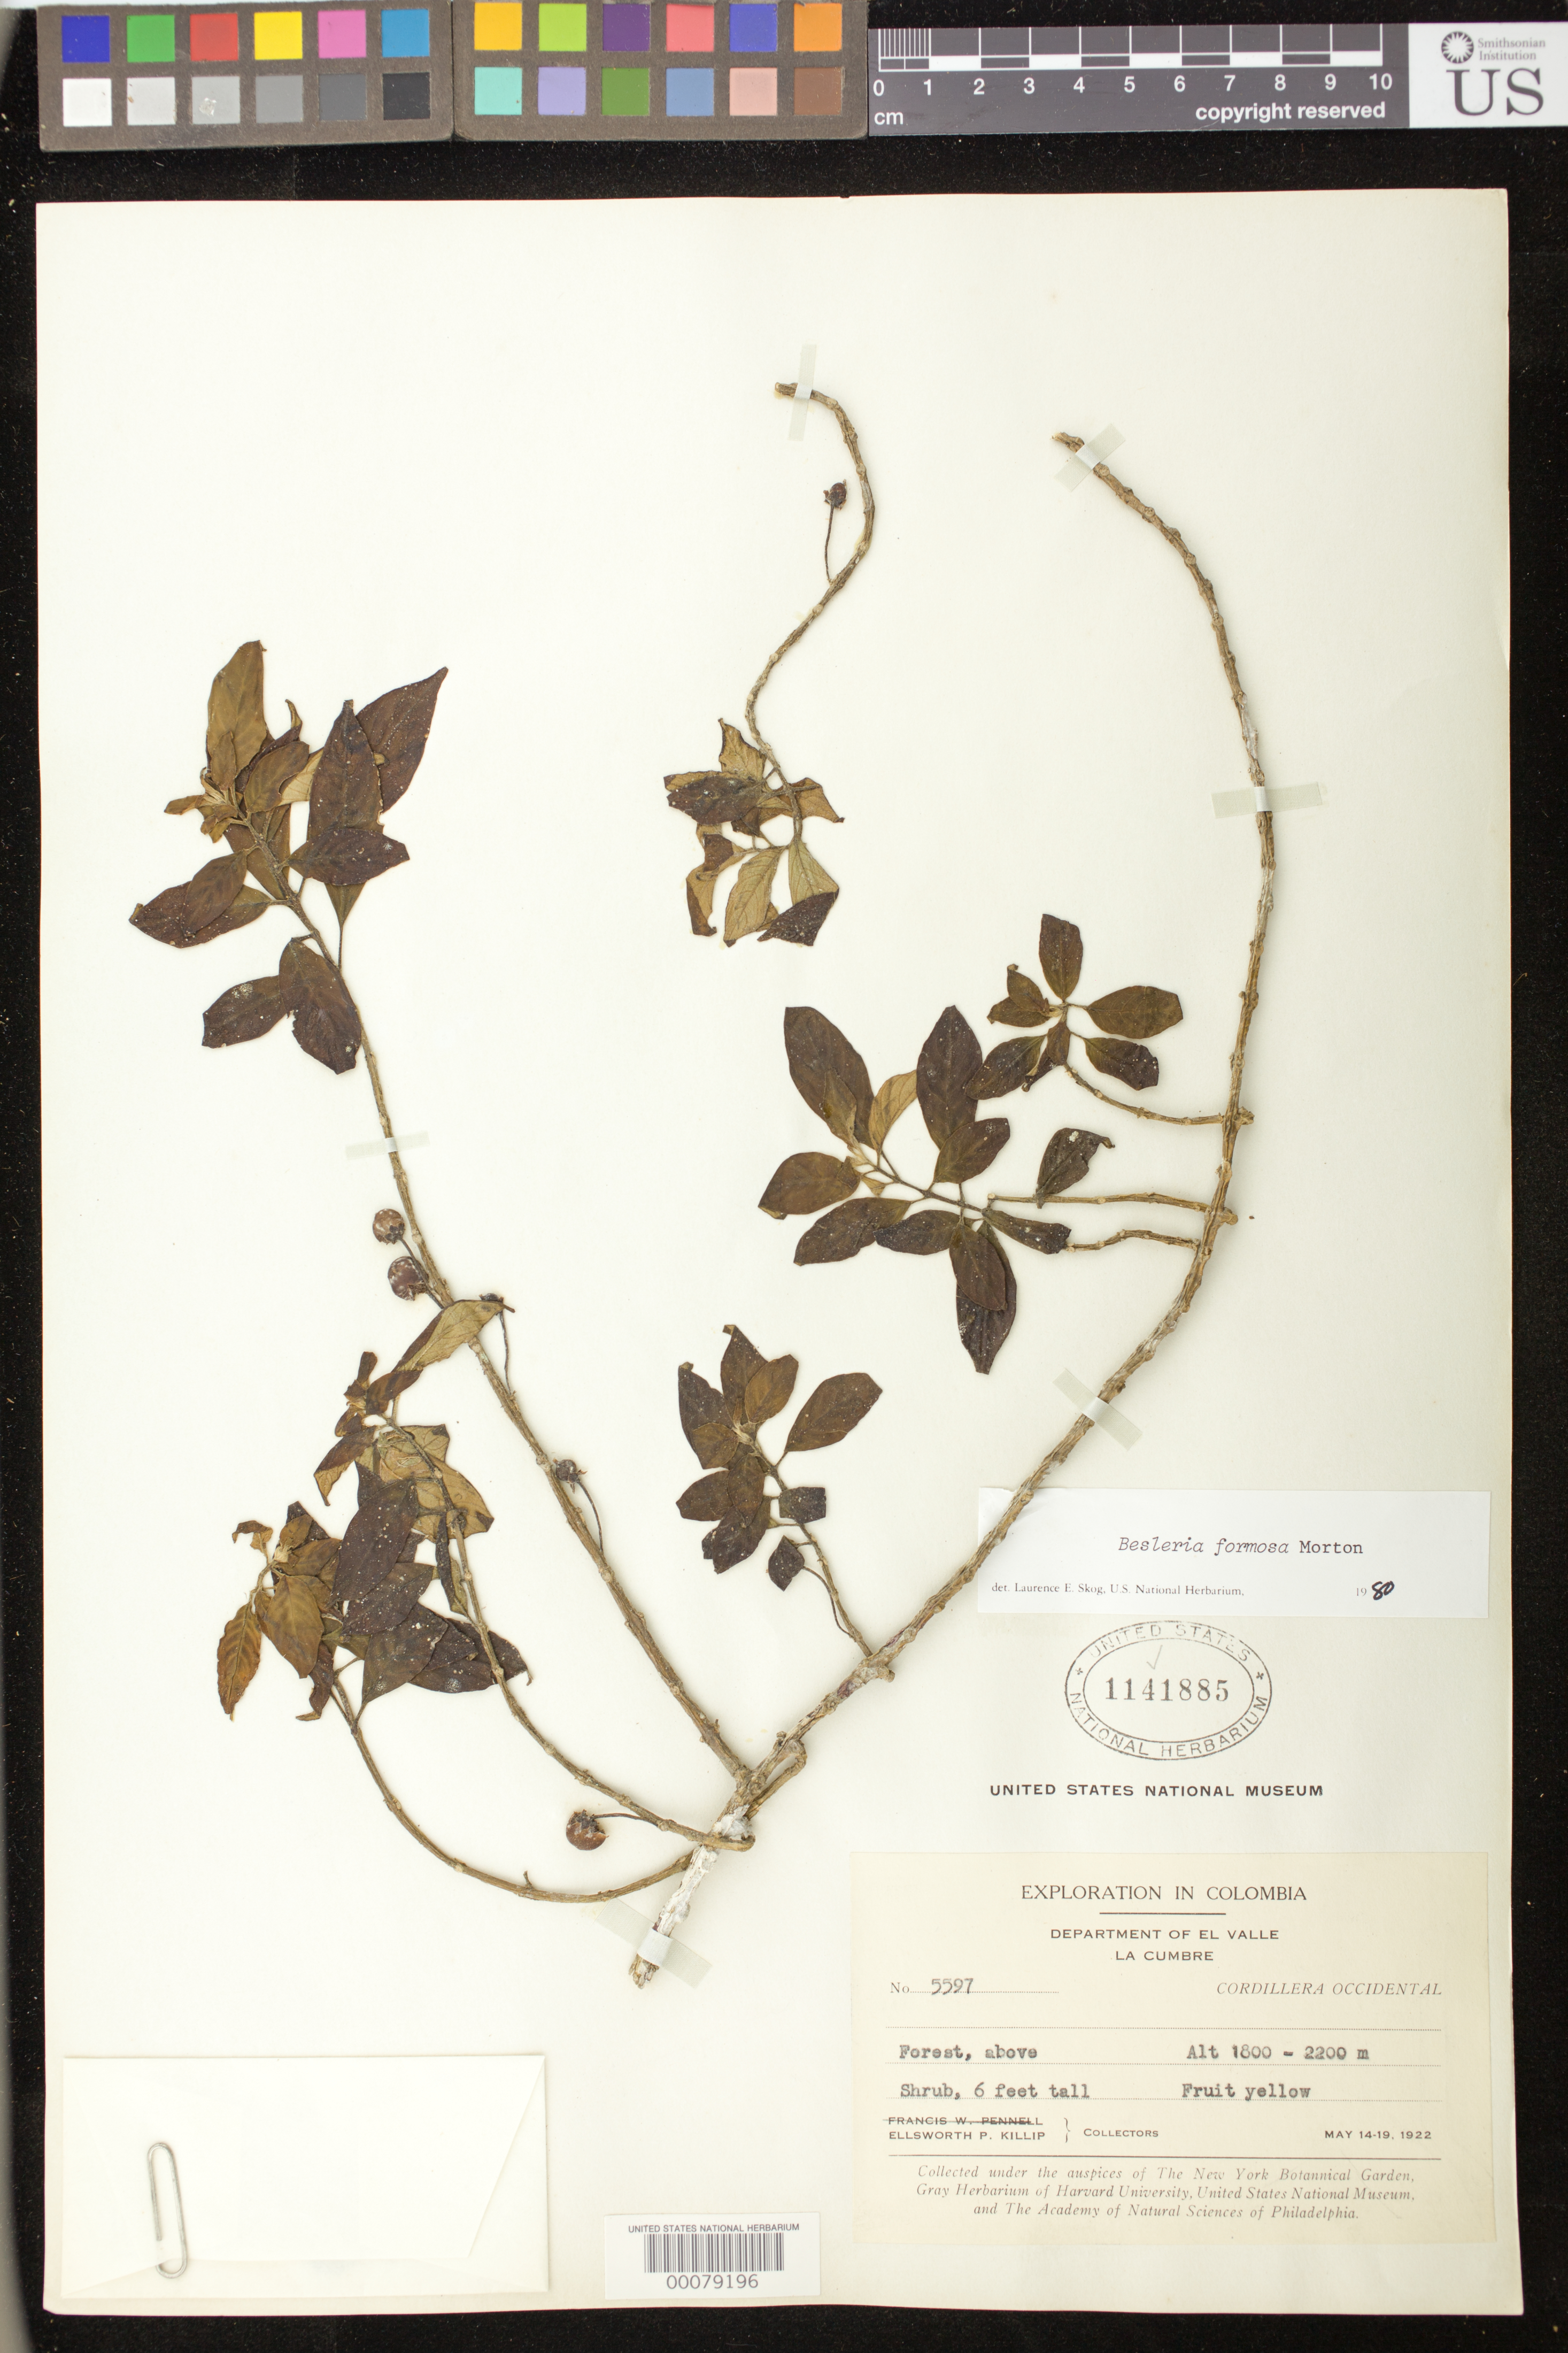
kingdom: Plantae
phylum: Tracheophyta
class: Magnoliopsida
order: Lamiales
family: Gesneriaceae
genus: Besleria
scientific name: Besleria amabilis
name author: C.V. Morton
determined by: Skog, Laurence E.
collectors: E. P. Killip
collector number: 5597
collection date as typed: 14-19 May 1922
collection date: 1922-05-14/1922-05-19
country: Colombia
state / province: Valle del Cauca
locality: La Cumbre, Cordillera Occidental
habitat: Forest, above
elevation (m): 1800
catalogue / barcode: US 1141885